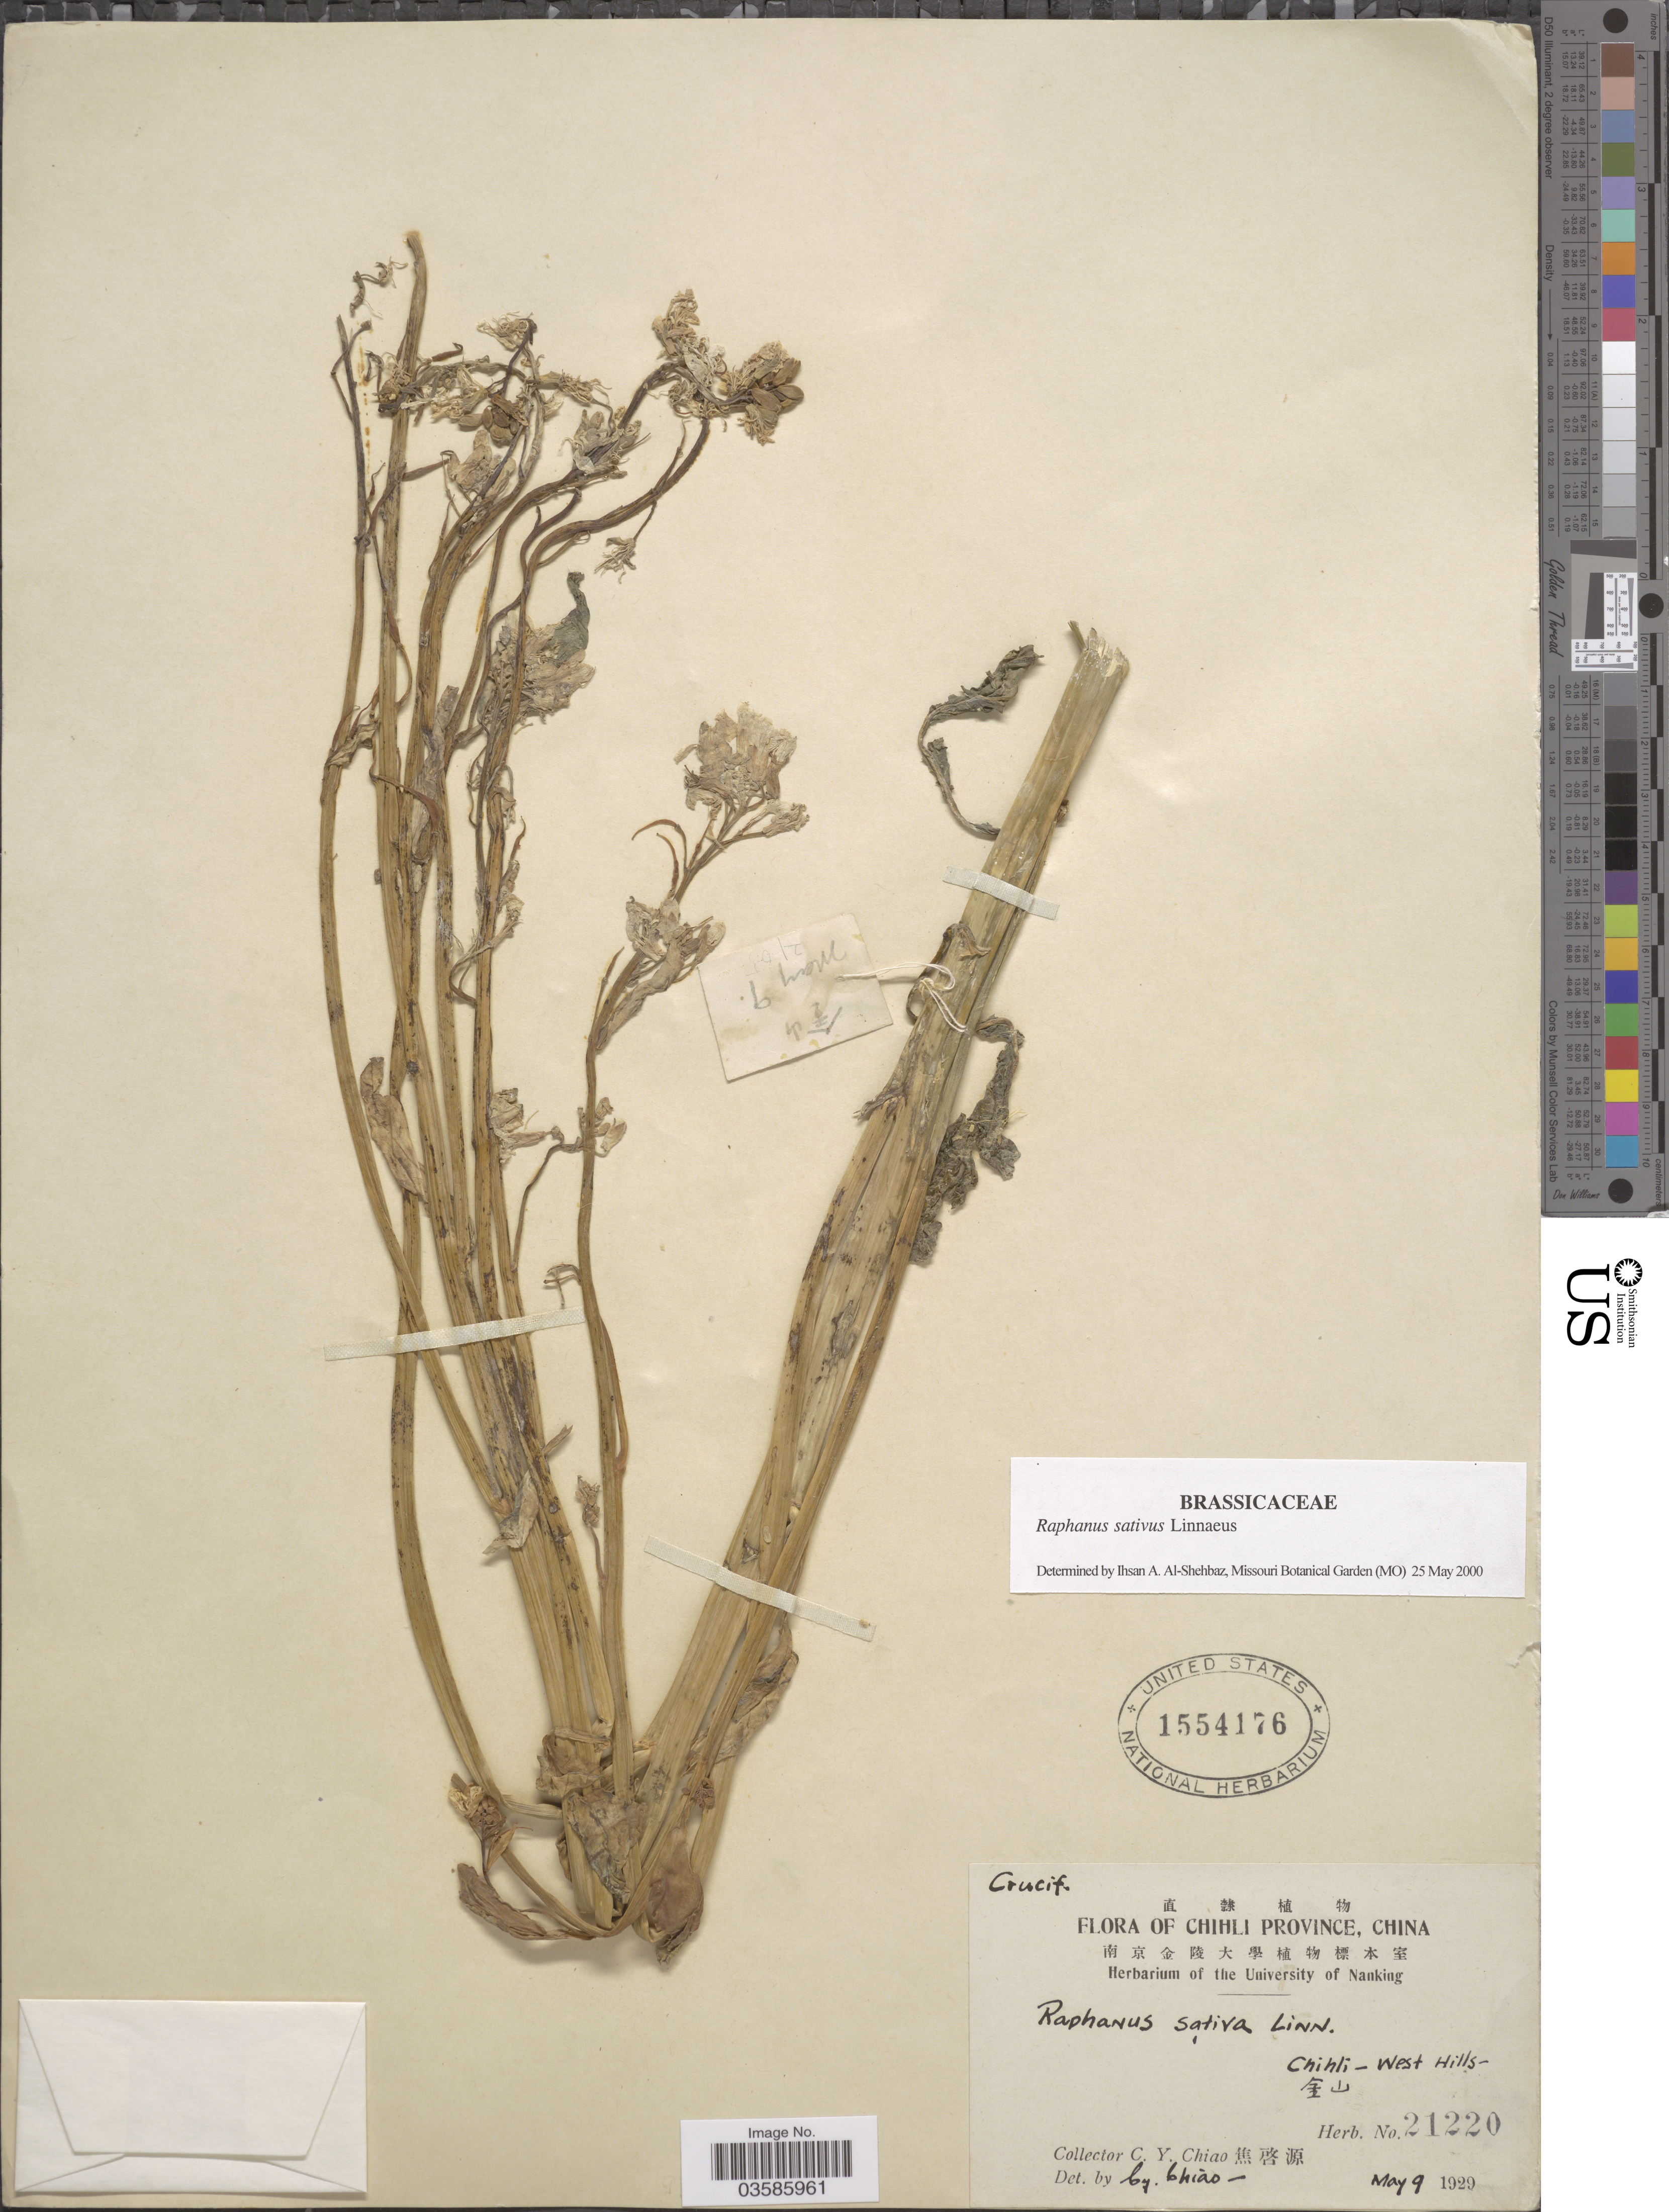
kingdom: Plantae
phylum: Tracheophyta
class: Magnoliopsida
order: Brassicales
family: Brassicaceae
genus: Raphanus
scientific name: Raphanus sativus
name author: L.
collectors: C. Y. Chiao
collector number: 21220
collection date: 1929-05-09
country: China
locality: Chihli Province. Chihli-West Hills-X.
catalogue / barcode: US 1554176